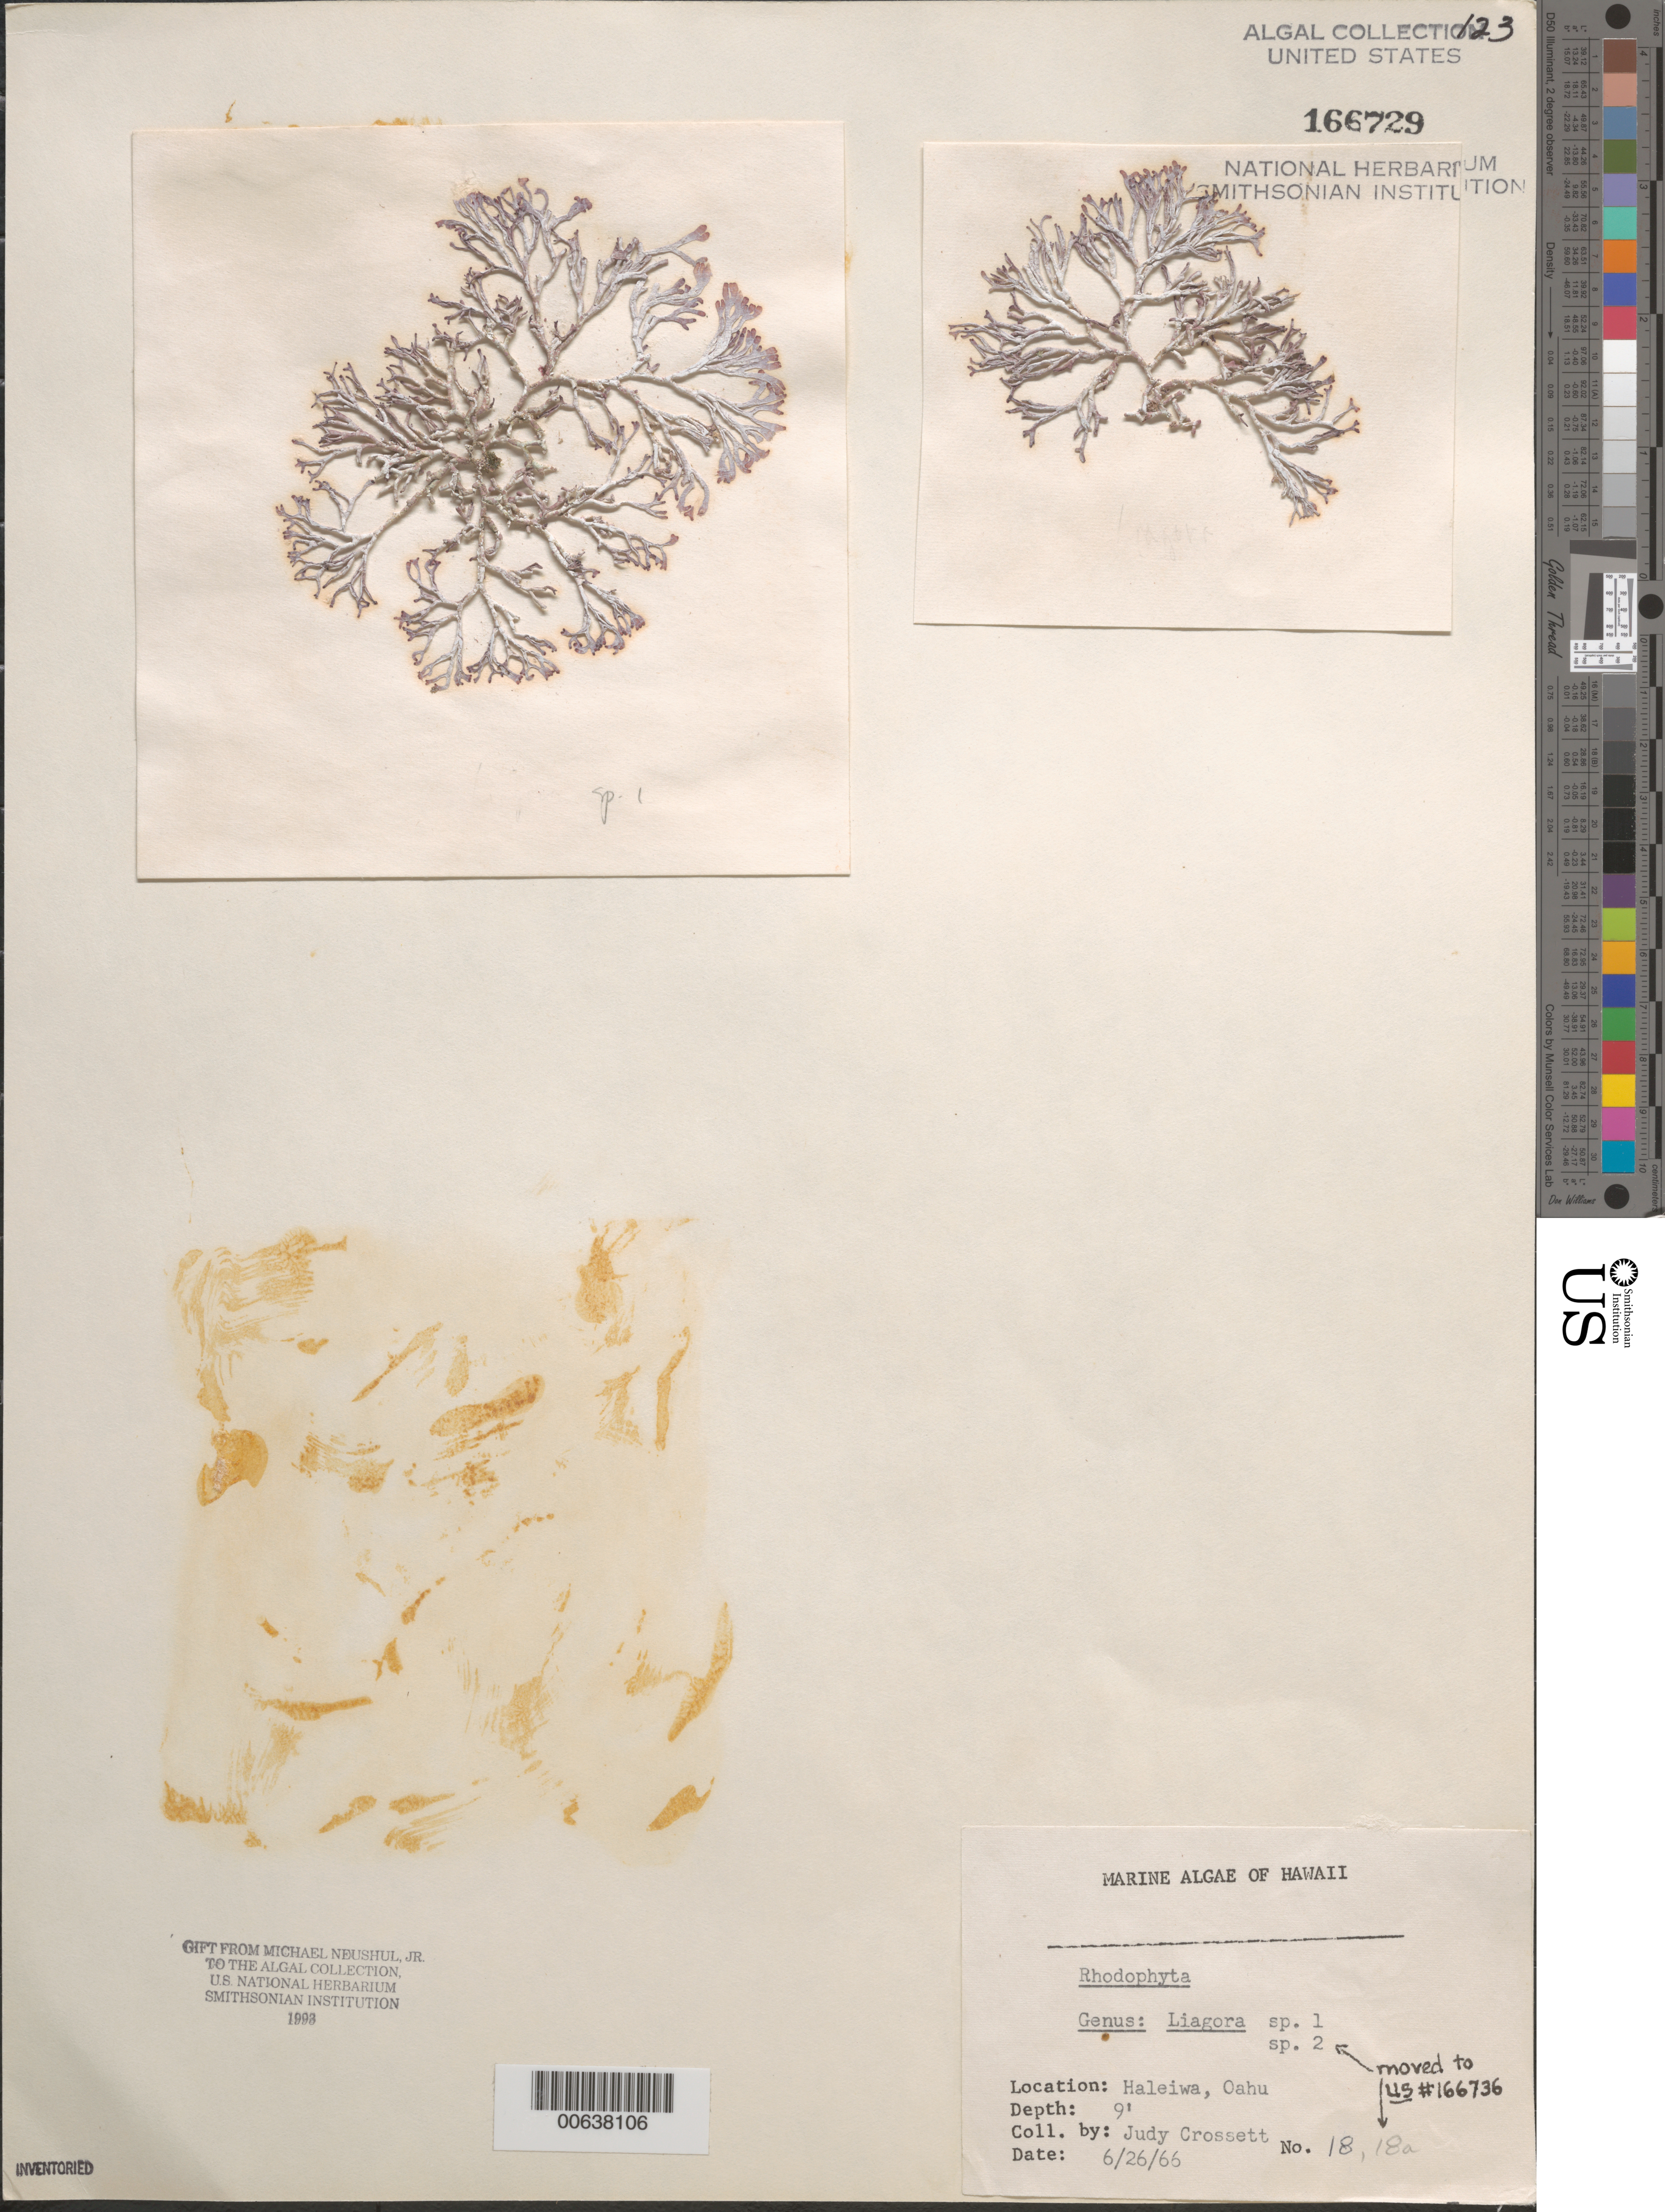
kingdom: Plantae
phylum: Rhodophyta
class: Florideophyceae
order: Nemaliales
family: Liagoraceae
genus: Liagora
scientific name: Liagora sp.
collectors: J. Crossett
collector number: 18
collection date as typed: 26 Jun 1966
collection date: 1966-06-26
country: United States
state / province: Hawaii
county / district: Honolulu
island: Oahu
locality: Haleiwa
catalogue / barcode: US 166729